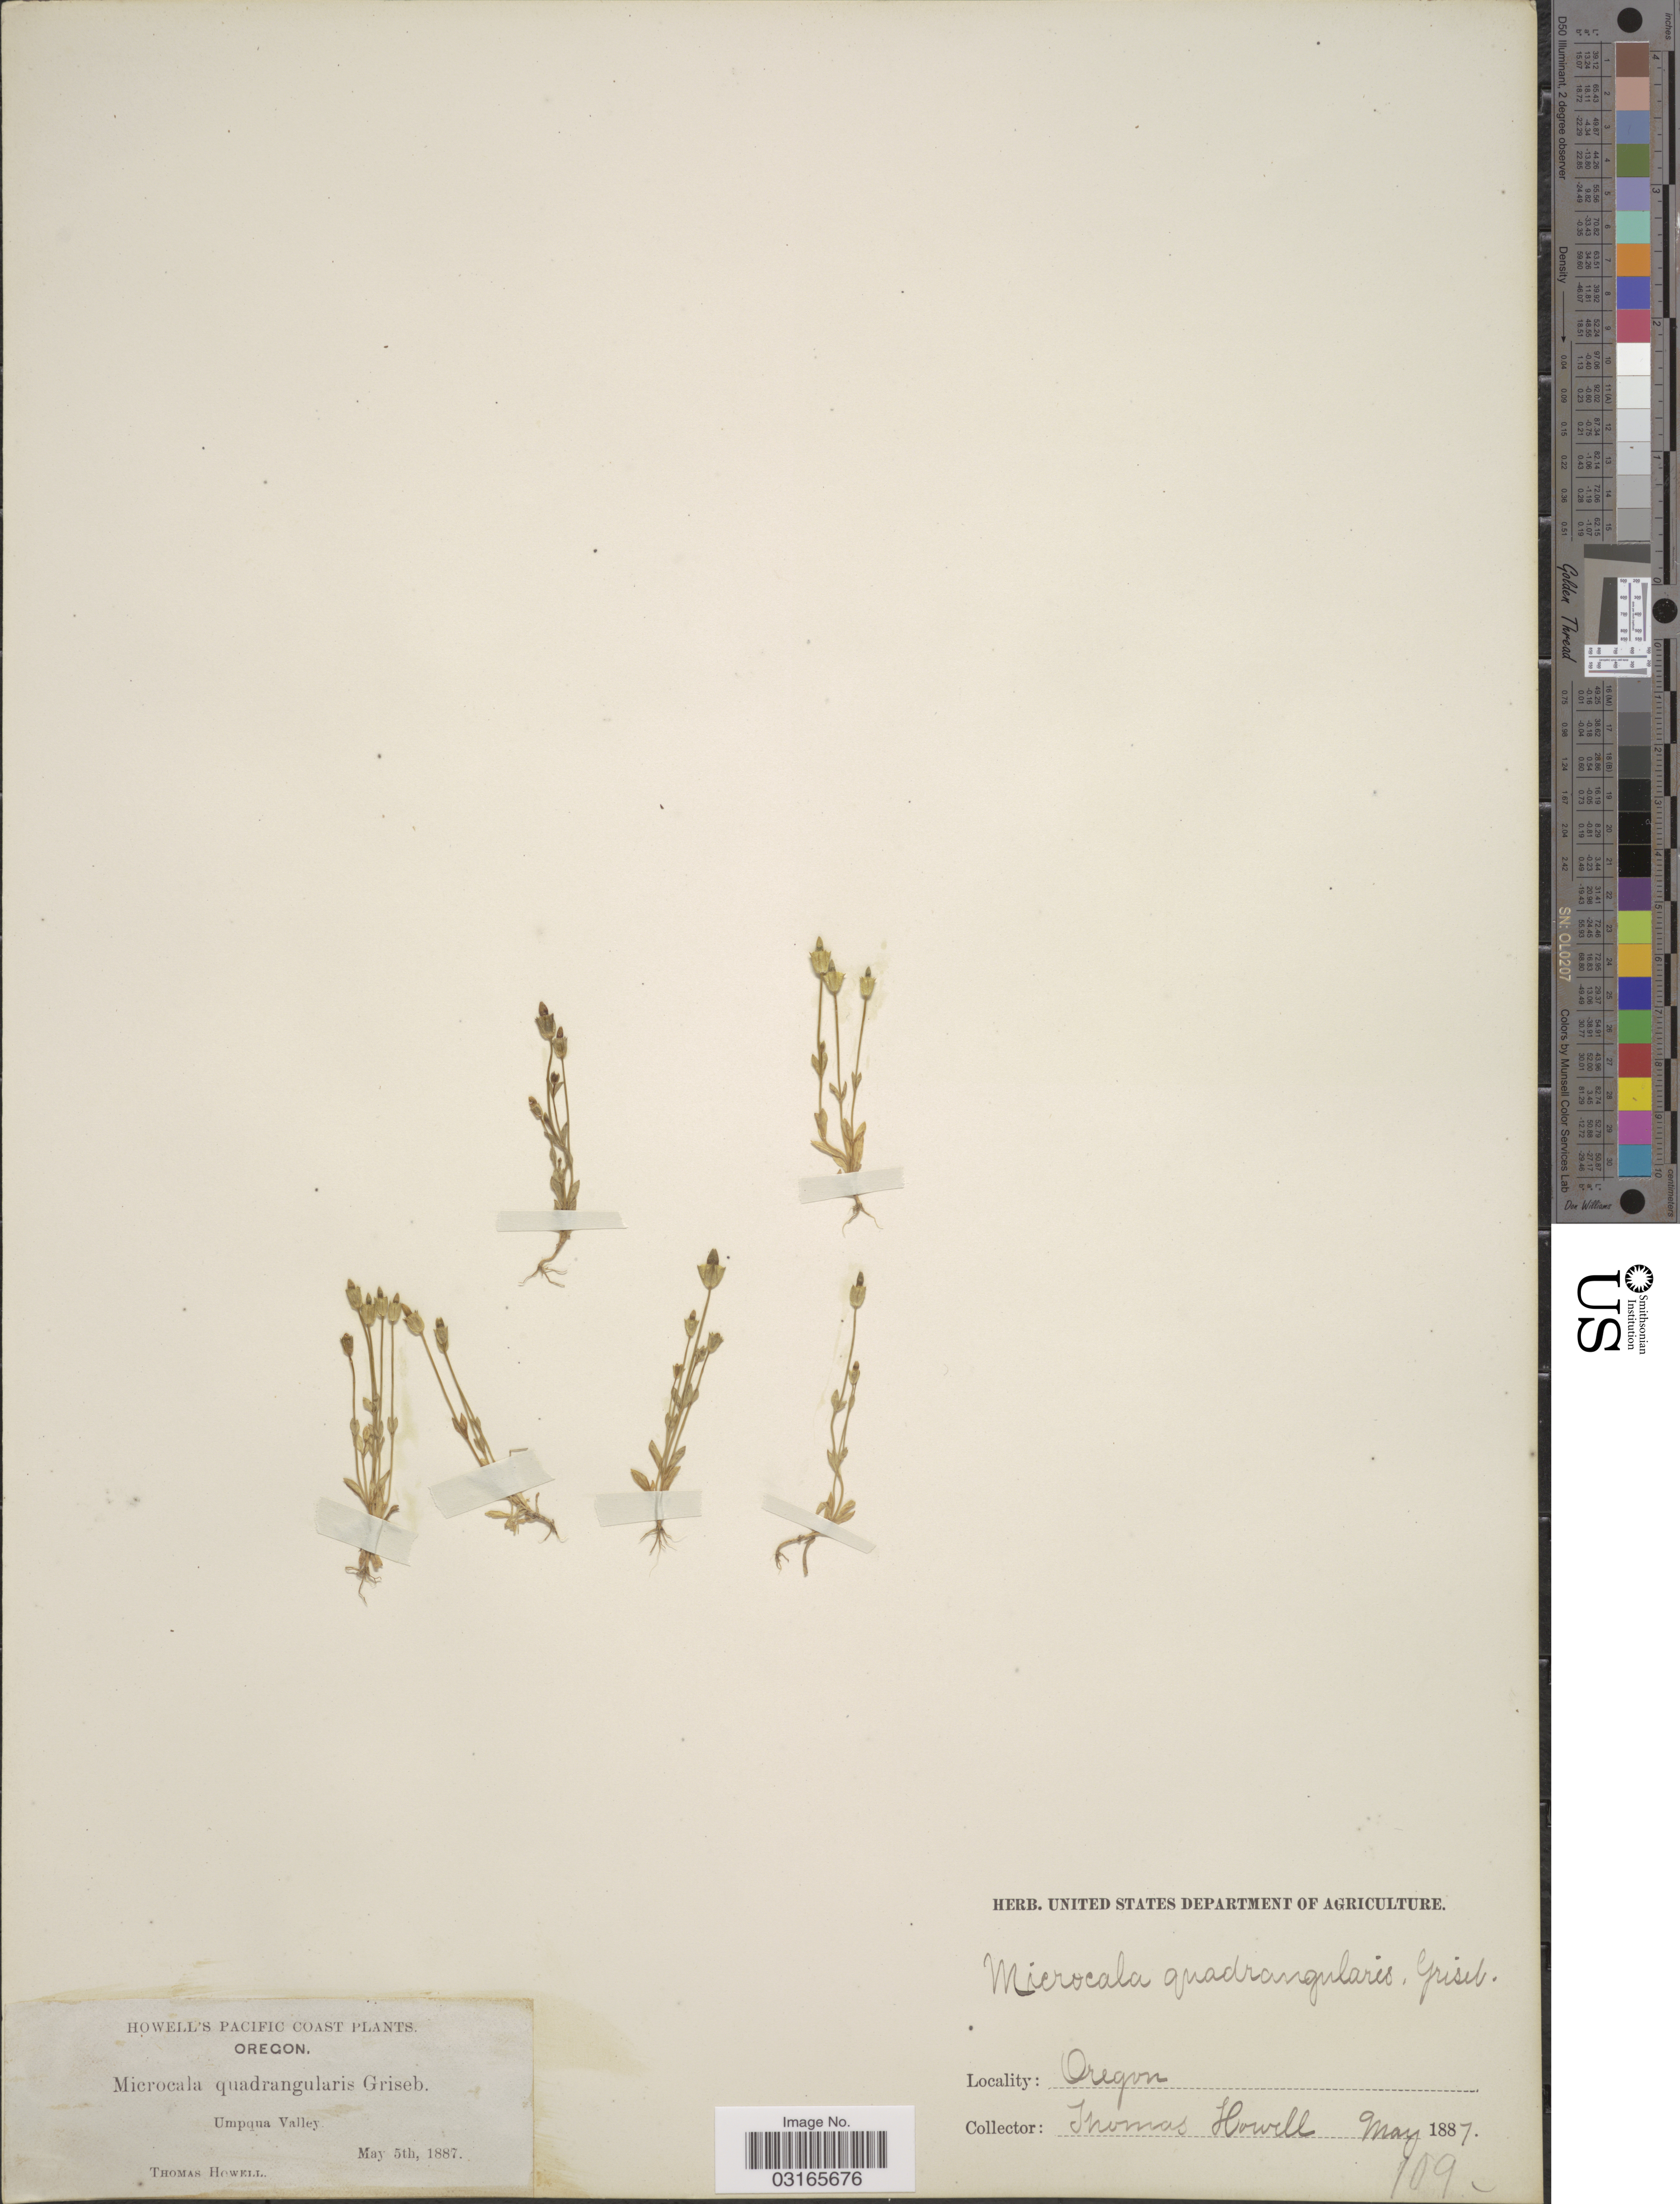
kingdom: Plantae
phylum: Tracheophyta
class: Magnoliopsida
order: Gentianales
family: Gentianaceae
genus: Microcala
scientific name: Microcala quadrangularis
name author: (Dombey ex Lam.) Griseb.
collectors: T. Howell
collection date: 1887-05-05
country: United States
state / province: Oregon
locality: Howell's Pacific Coast. Umpqua Valley.